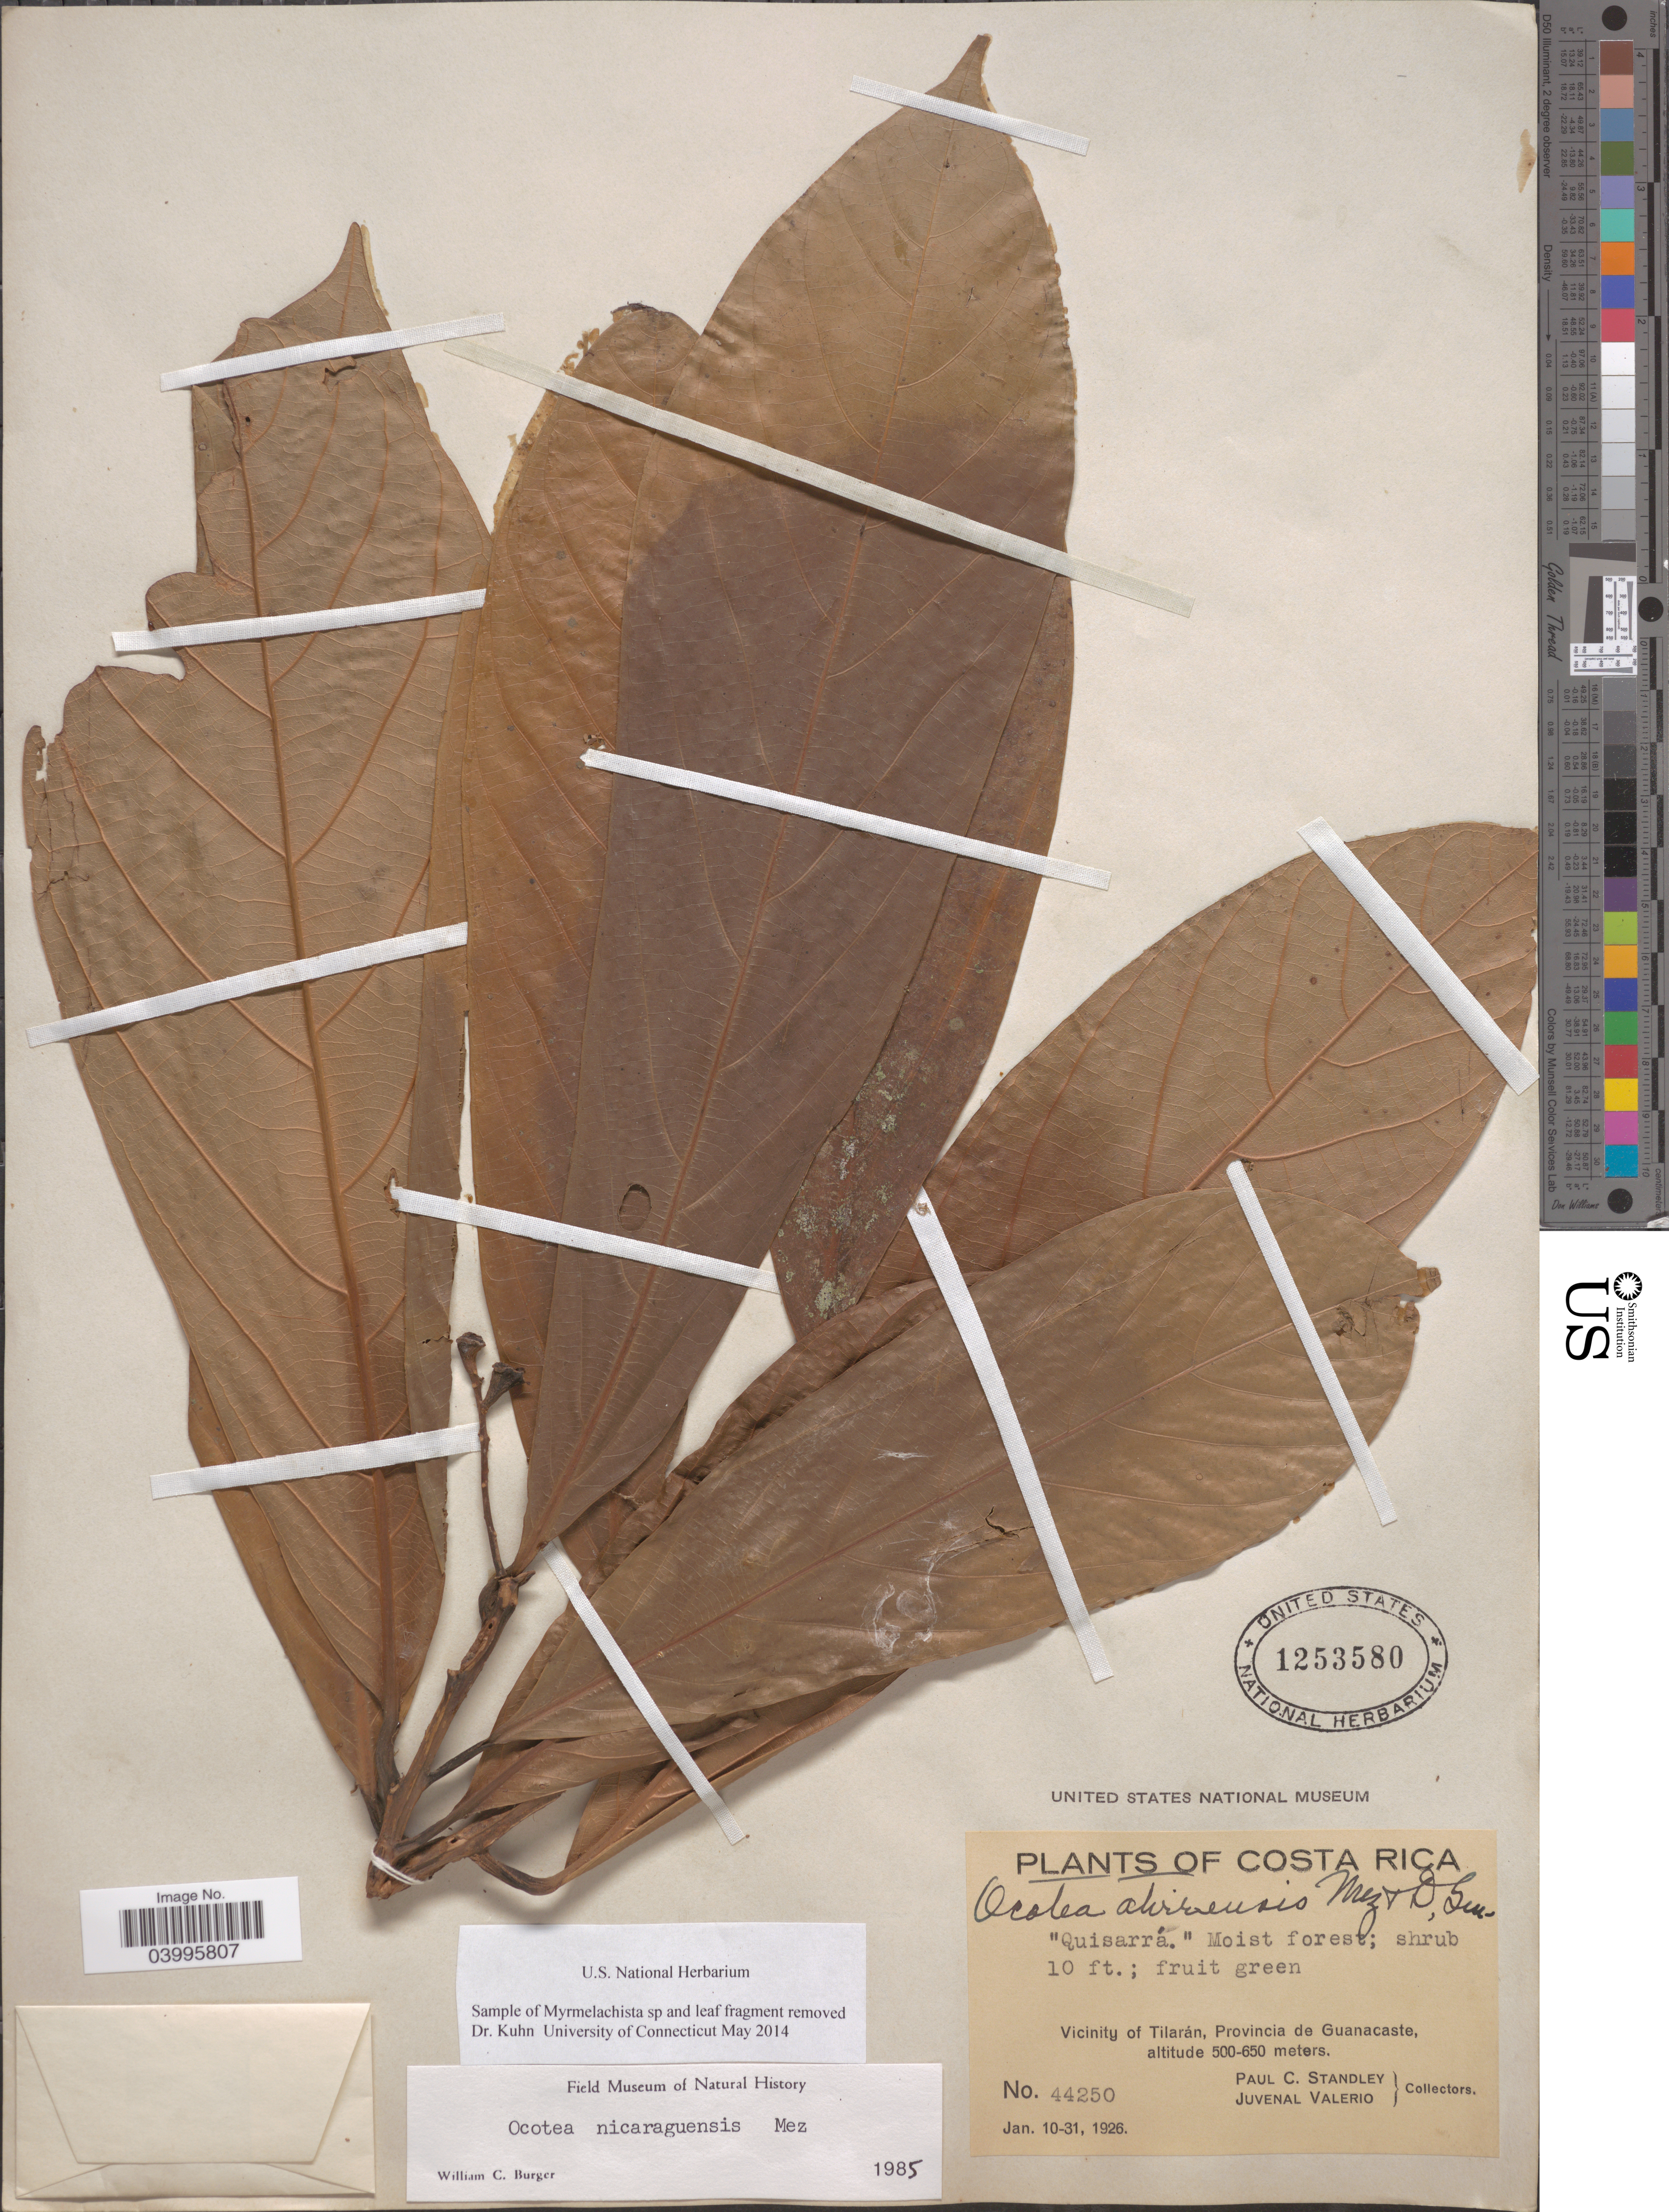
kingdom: Plantae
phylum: Tracheophyta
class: Magnoliopsida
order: Laurales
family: Lauraceae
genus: Ocotea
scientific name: Ocotea nicaraguensis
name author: Mez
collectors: P. C. Standley & J. Valerio R.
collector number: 44250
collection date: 1926-01-10/1926-01-31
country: Costa Rica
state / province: Guanacaste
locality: Vicinity of Tilarán.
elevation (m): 500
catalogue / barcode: US 1253580